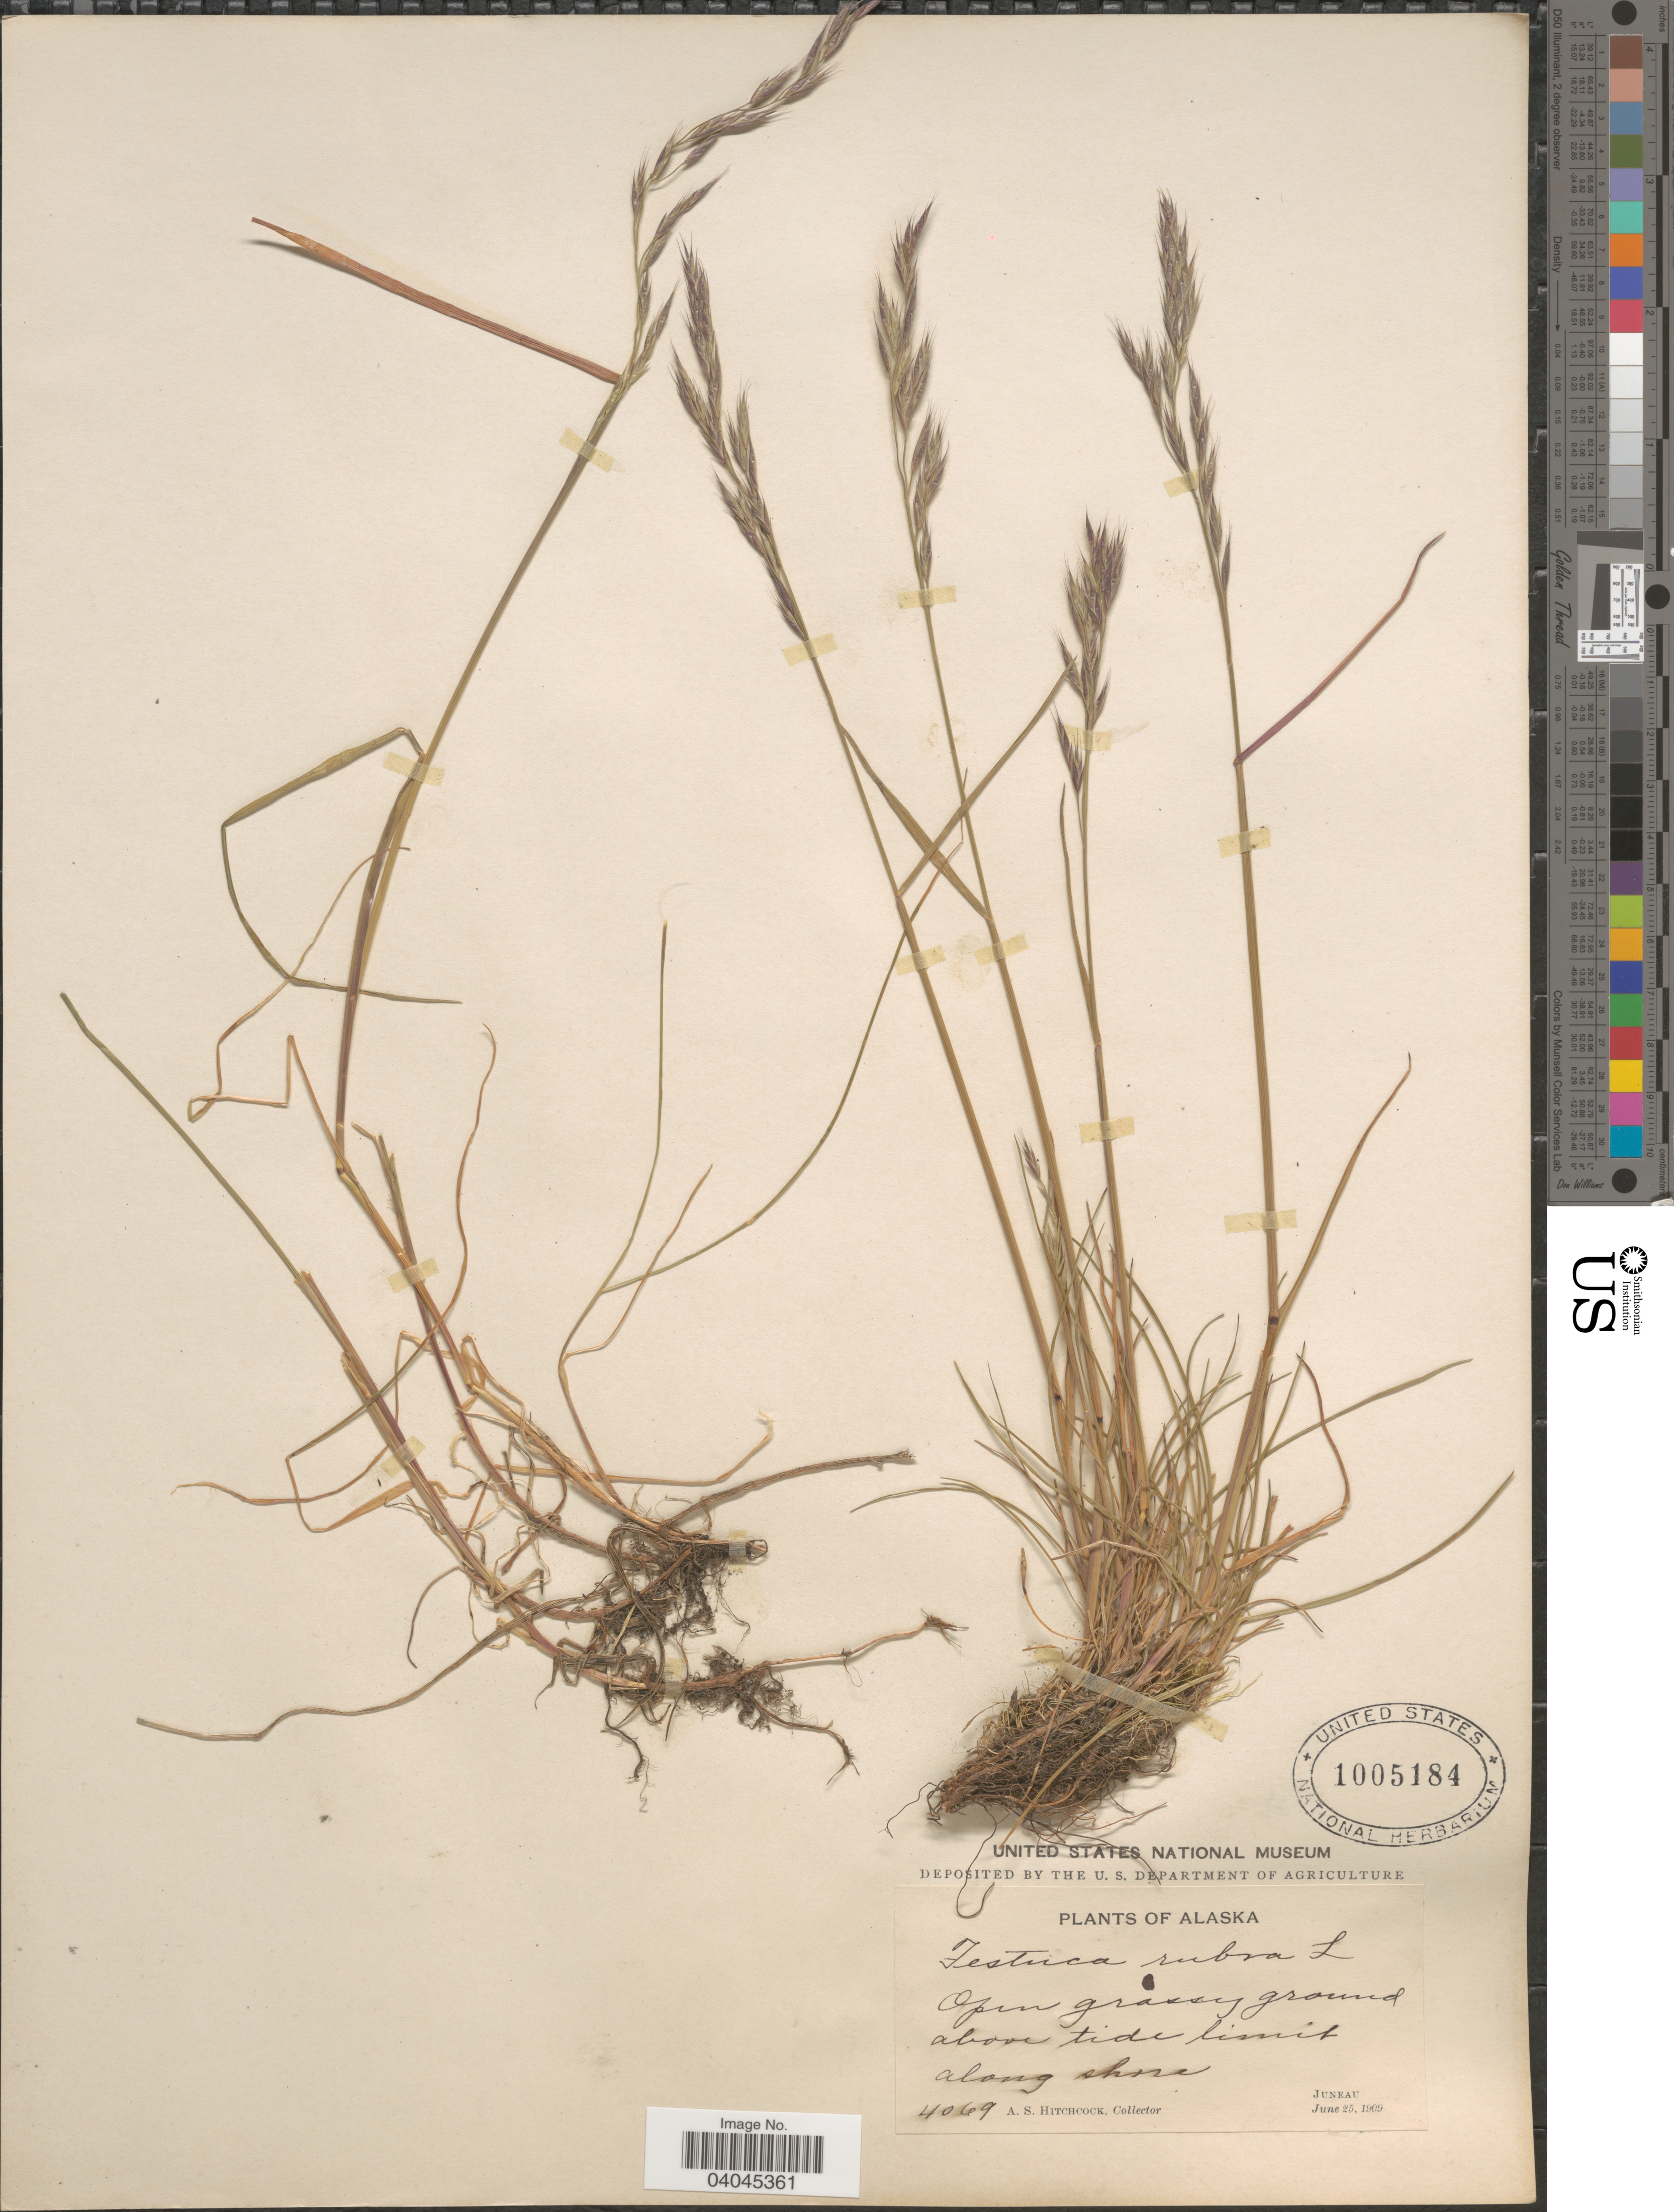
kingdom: Plantae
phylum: Tracheophyta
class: Liliopsida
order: Poales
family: Poaceae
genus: Festuca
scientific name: Festuca rubra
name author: L.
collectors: A. S. Hitchcock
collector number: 4069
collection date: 1909-06-25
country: United States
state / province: Alaska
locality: Above tide limit, along shore. Juneau.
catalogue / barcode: US 1005184